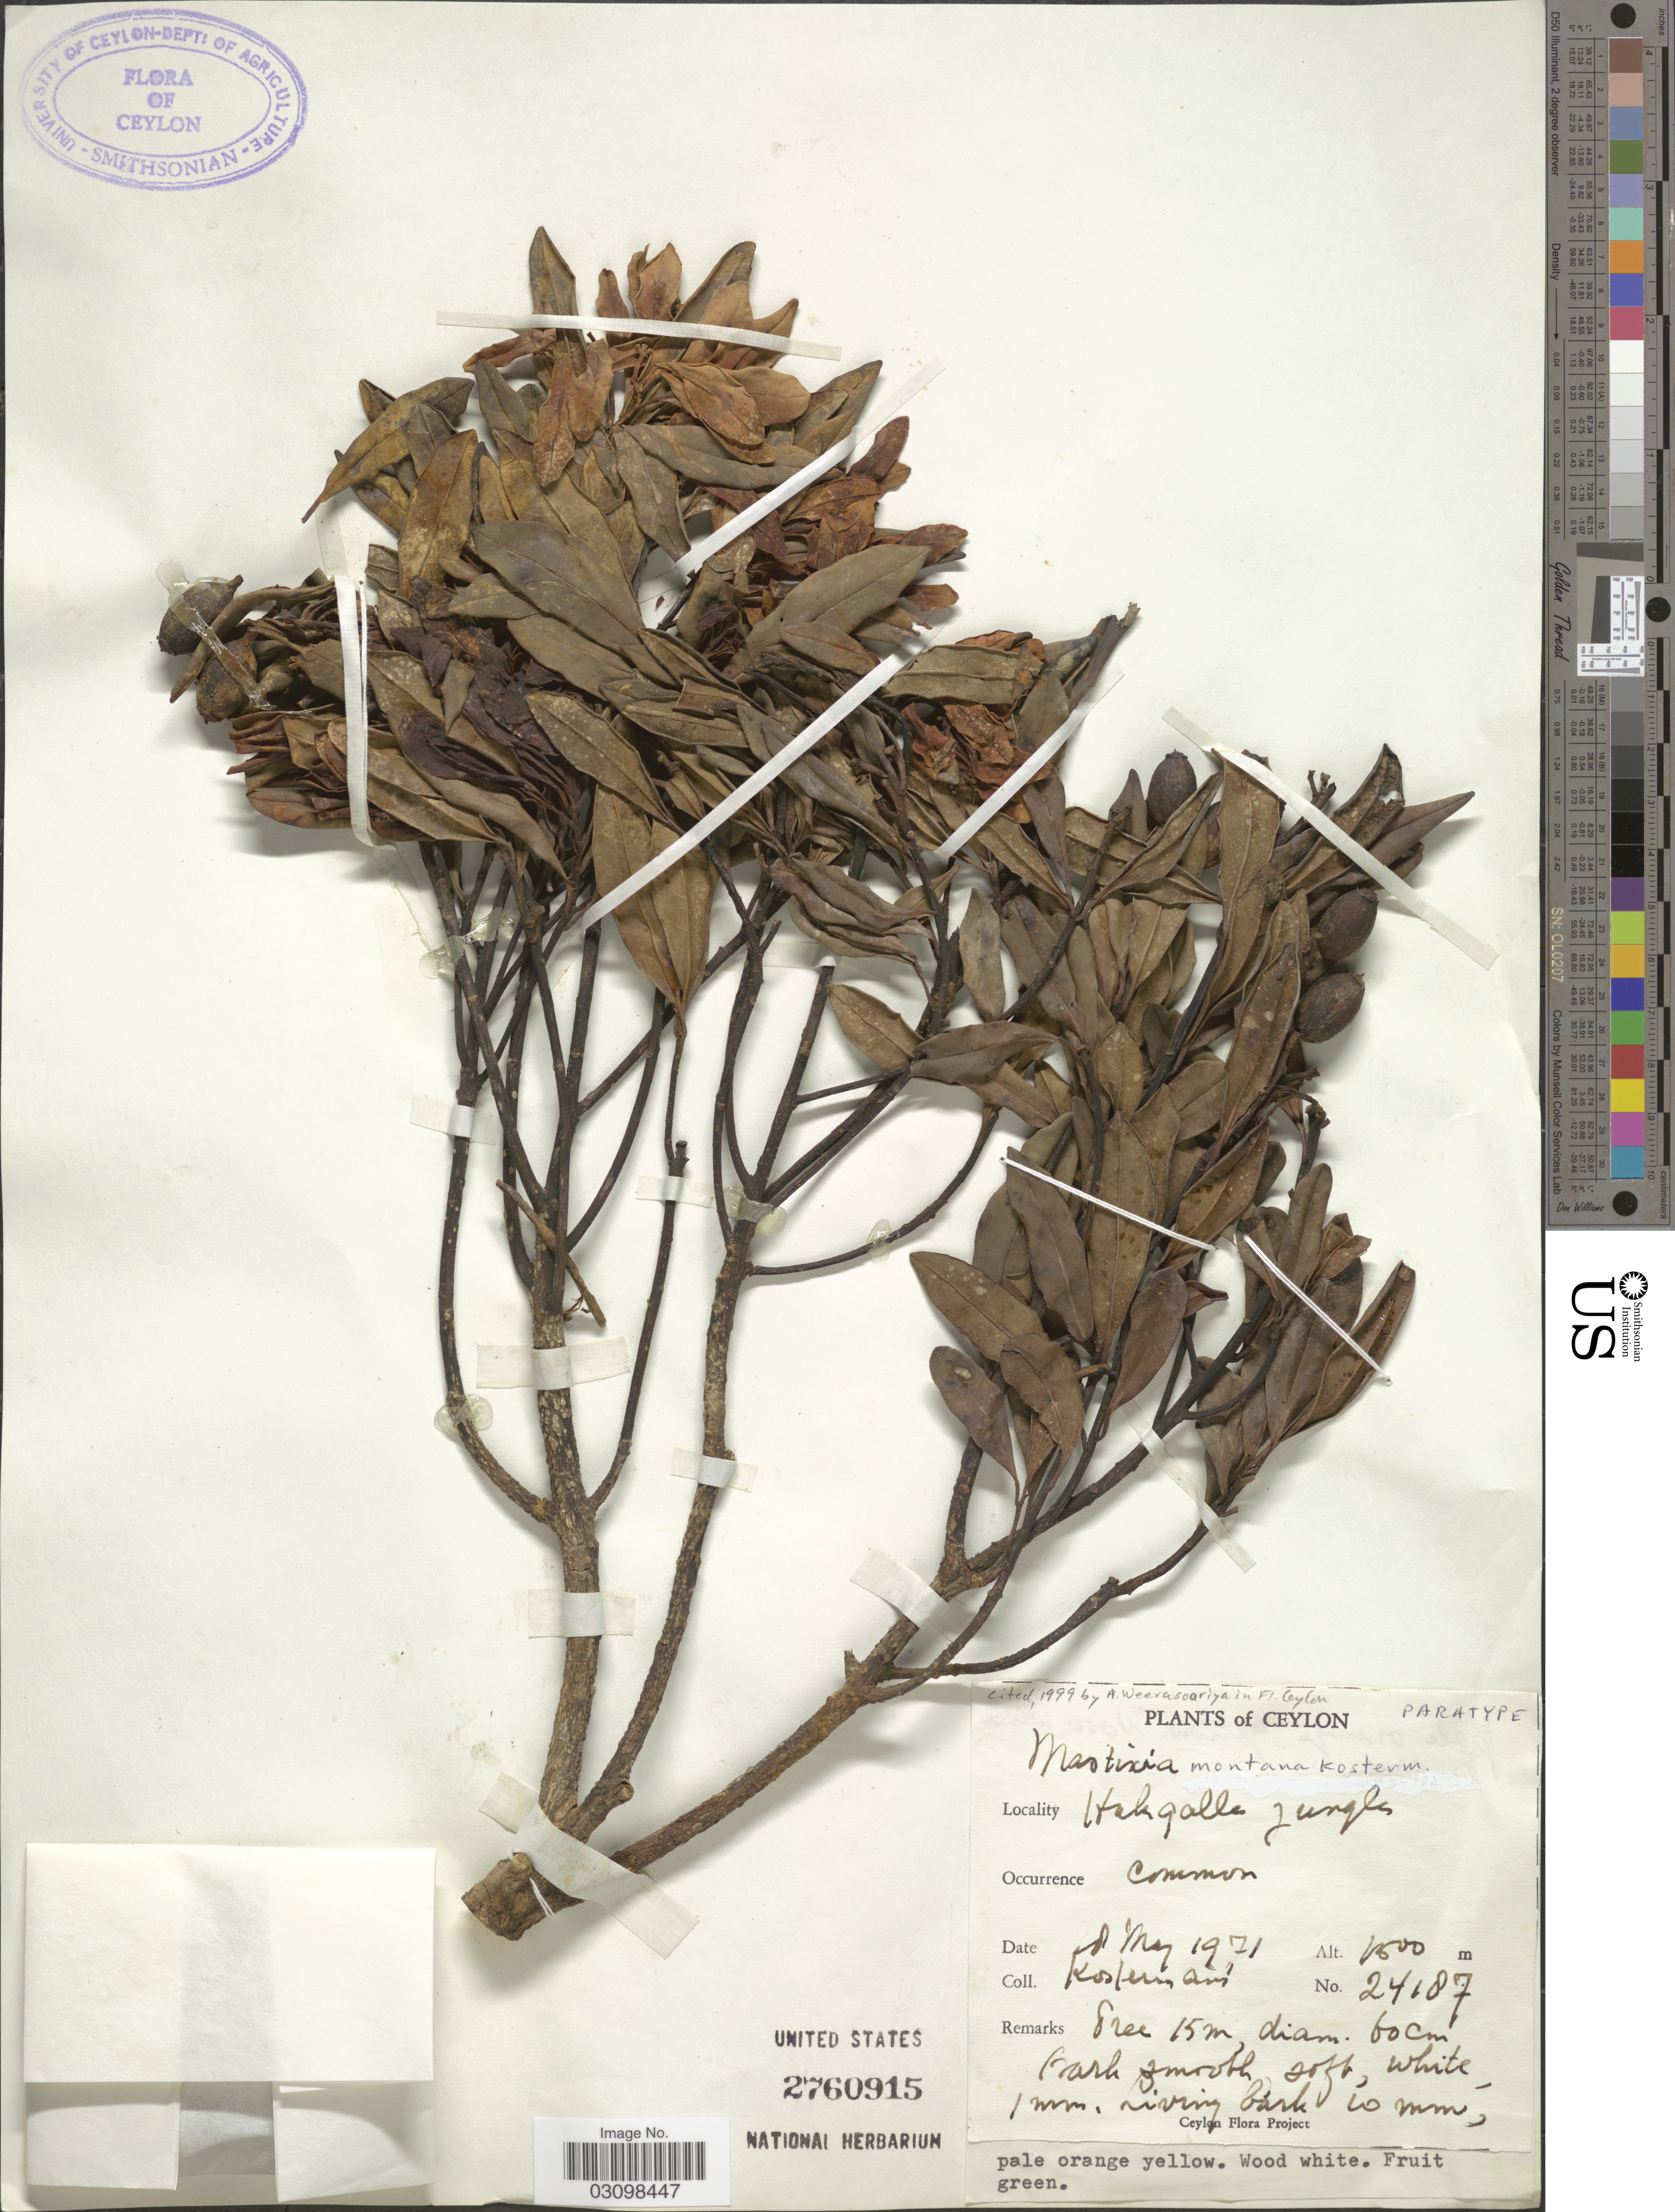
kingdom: Plantae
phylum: Tracheophyta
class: Magnoliopsida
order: Cornales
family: Nyssaceae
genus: Mastixia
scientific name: Mastixia montana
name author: Kosterm.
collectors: Kostermans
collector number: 24187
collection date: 1971-05-08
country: Sri Lanka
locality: Ceylon. Hakgalla jungle.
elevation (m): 1500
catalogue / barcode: US 2760915